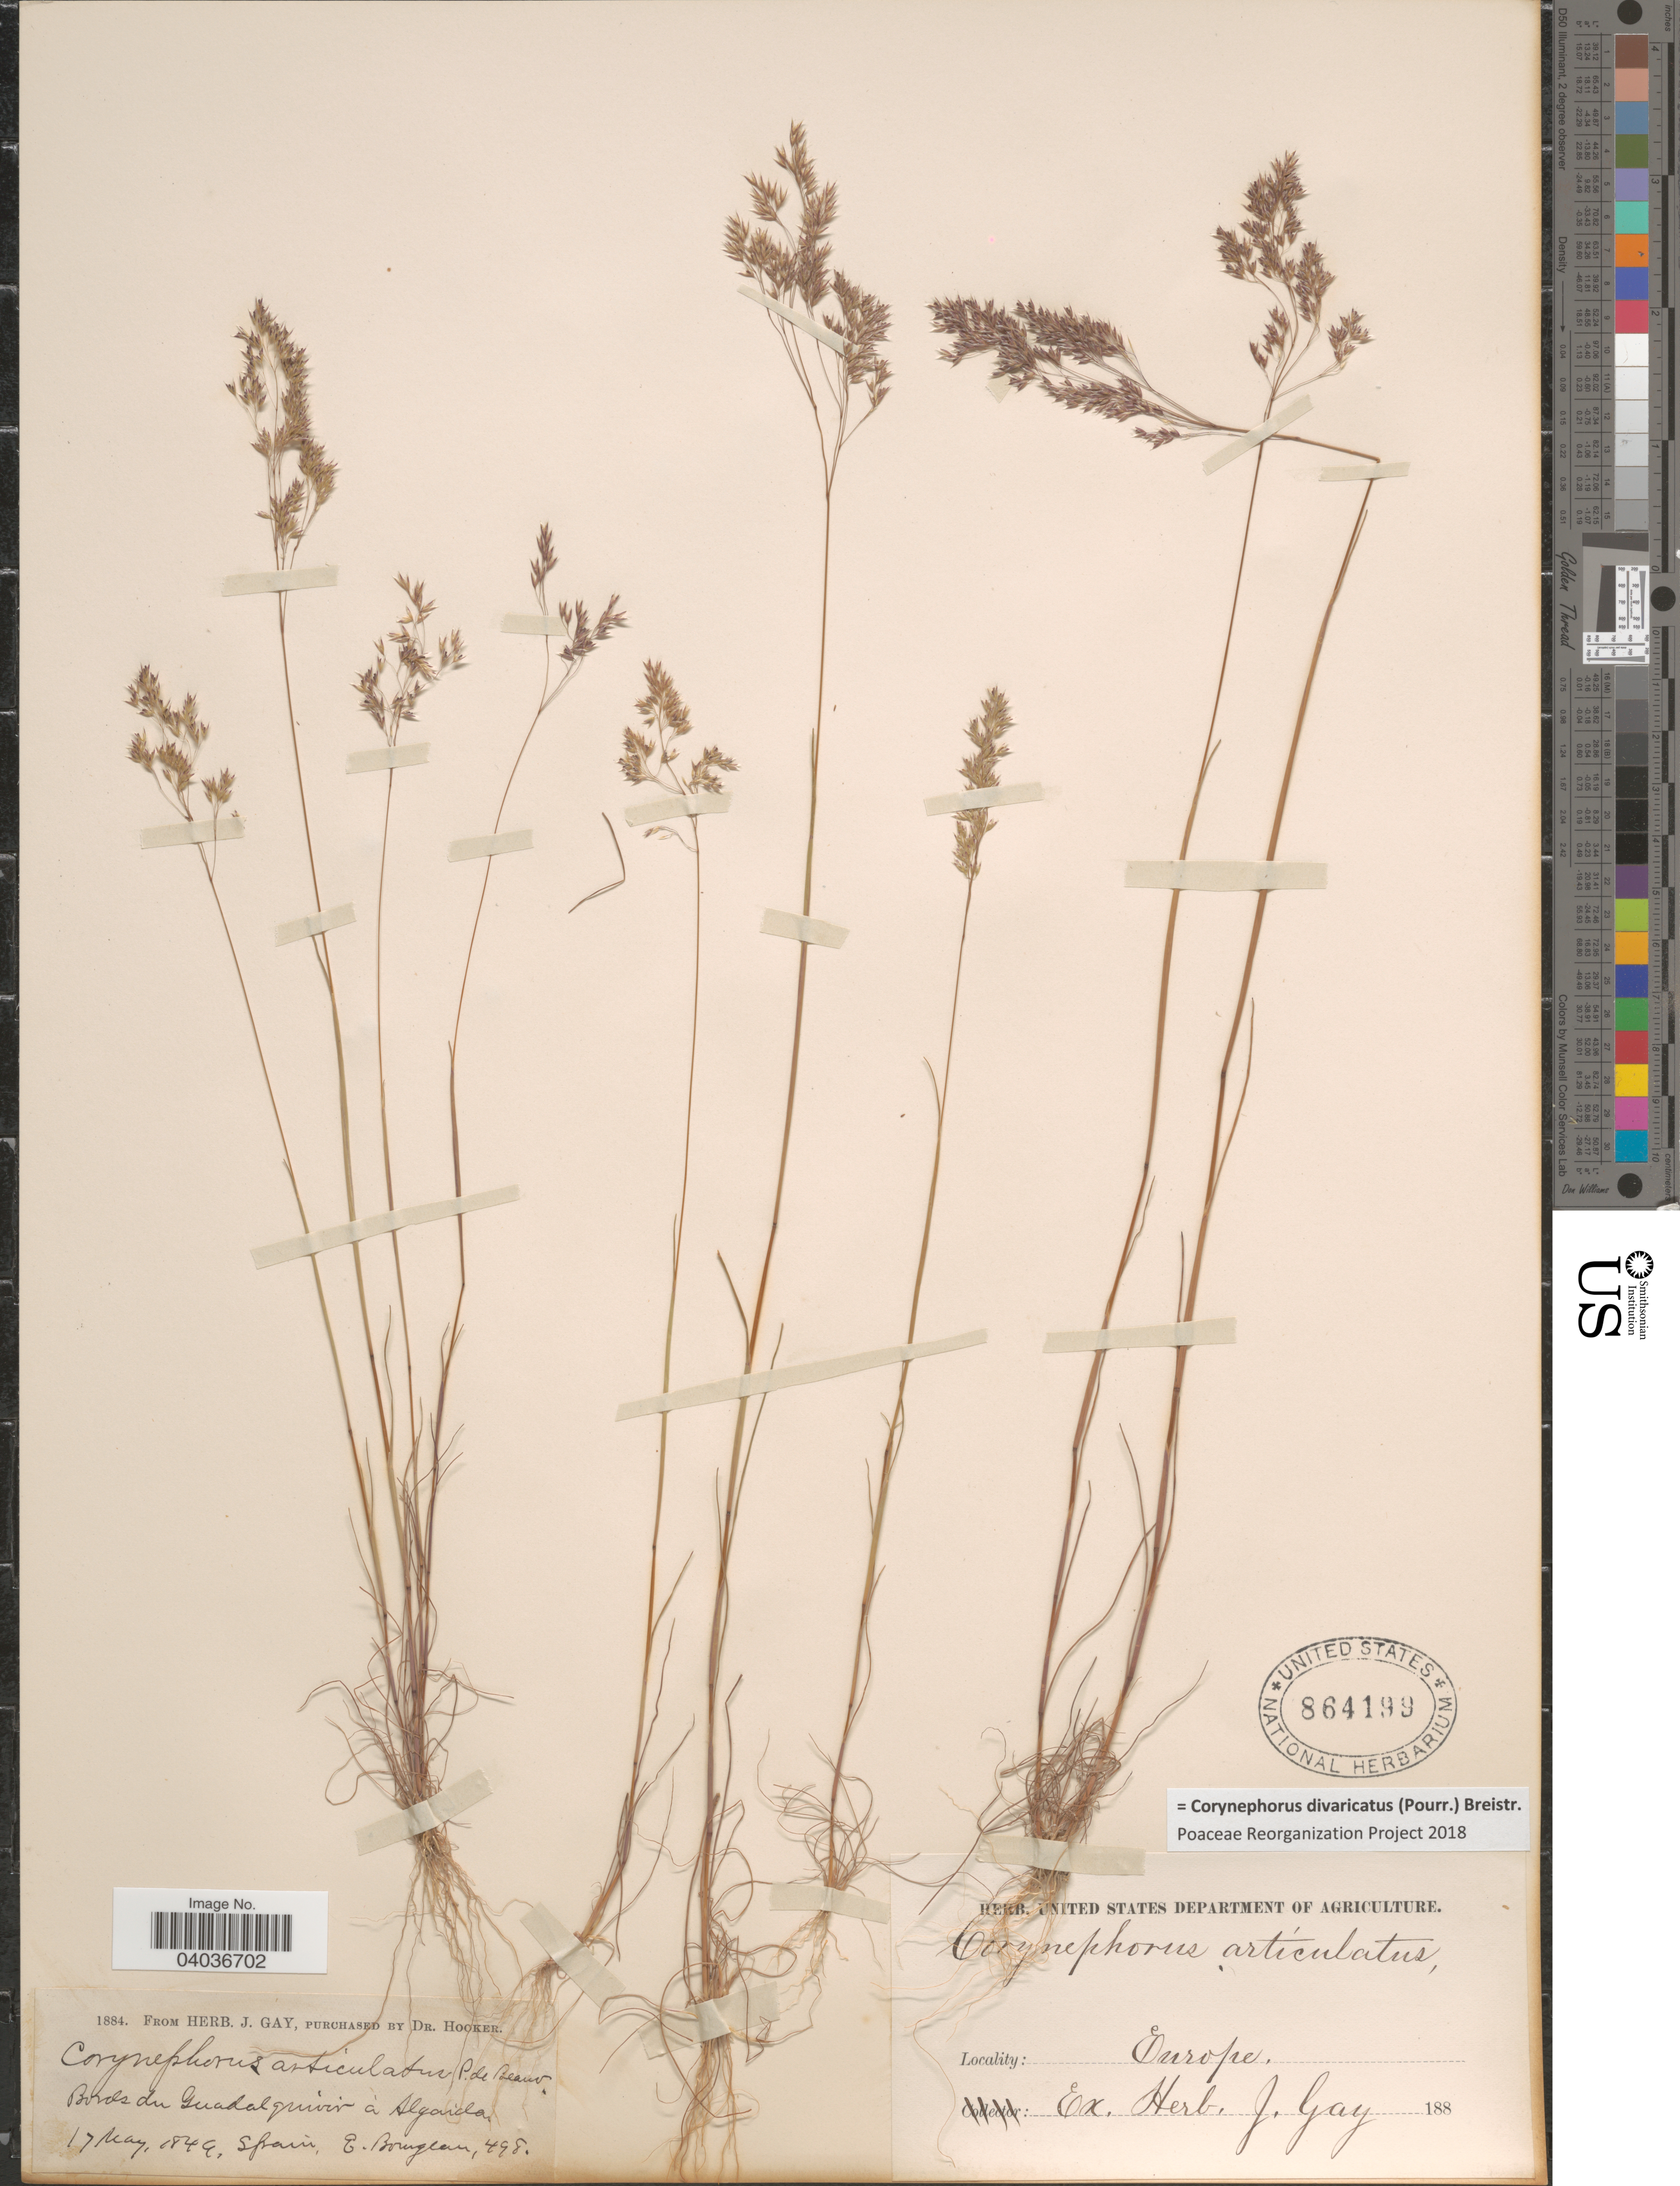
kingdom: Plantae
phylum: Tracheophyta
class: Liliopsida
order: Poales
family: Poaceae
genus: Corynephorus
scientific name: Corynephorus divaricatus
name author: (Pourr.) Breistroffer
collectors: E. Bourgeau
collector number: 498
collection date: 1849-05-17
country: Spain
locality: Bords du Guadalquivir à Algaida. Europe.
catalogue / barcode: US 864199